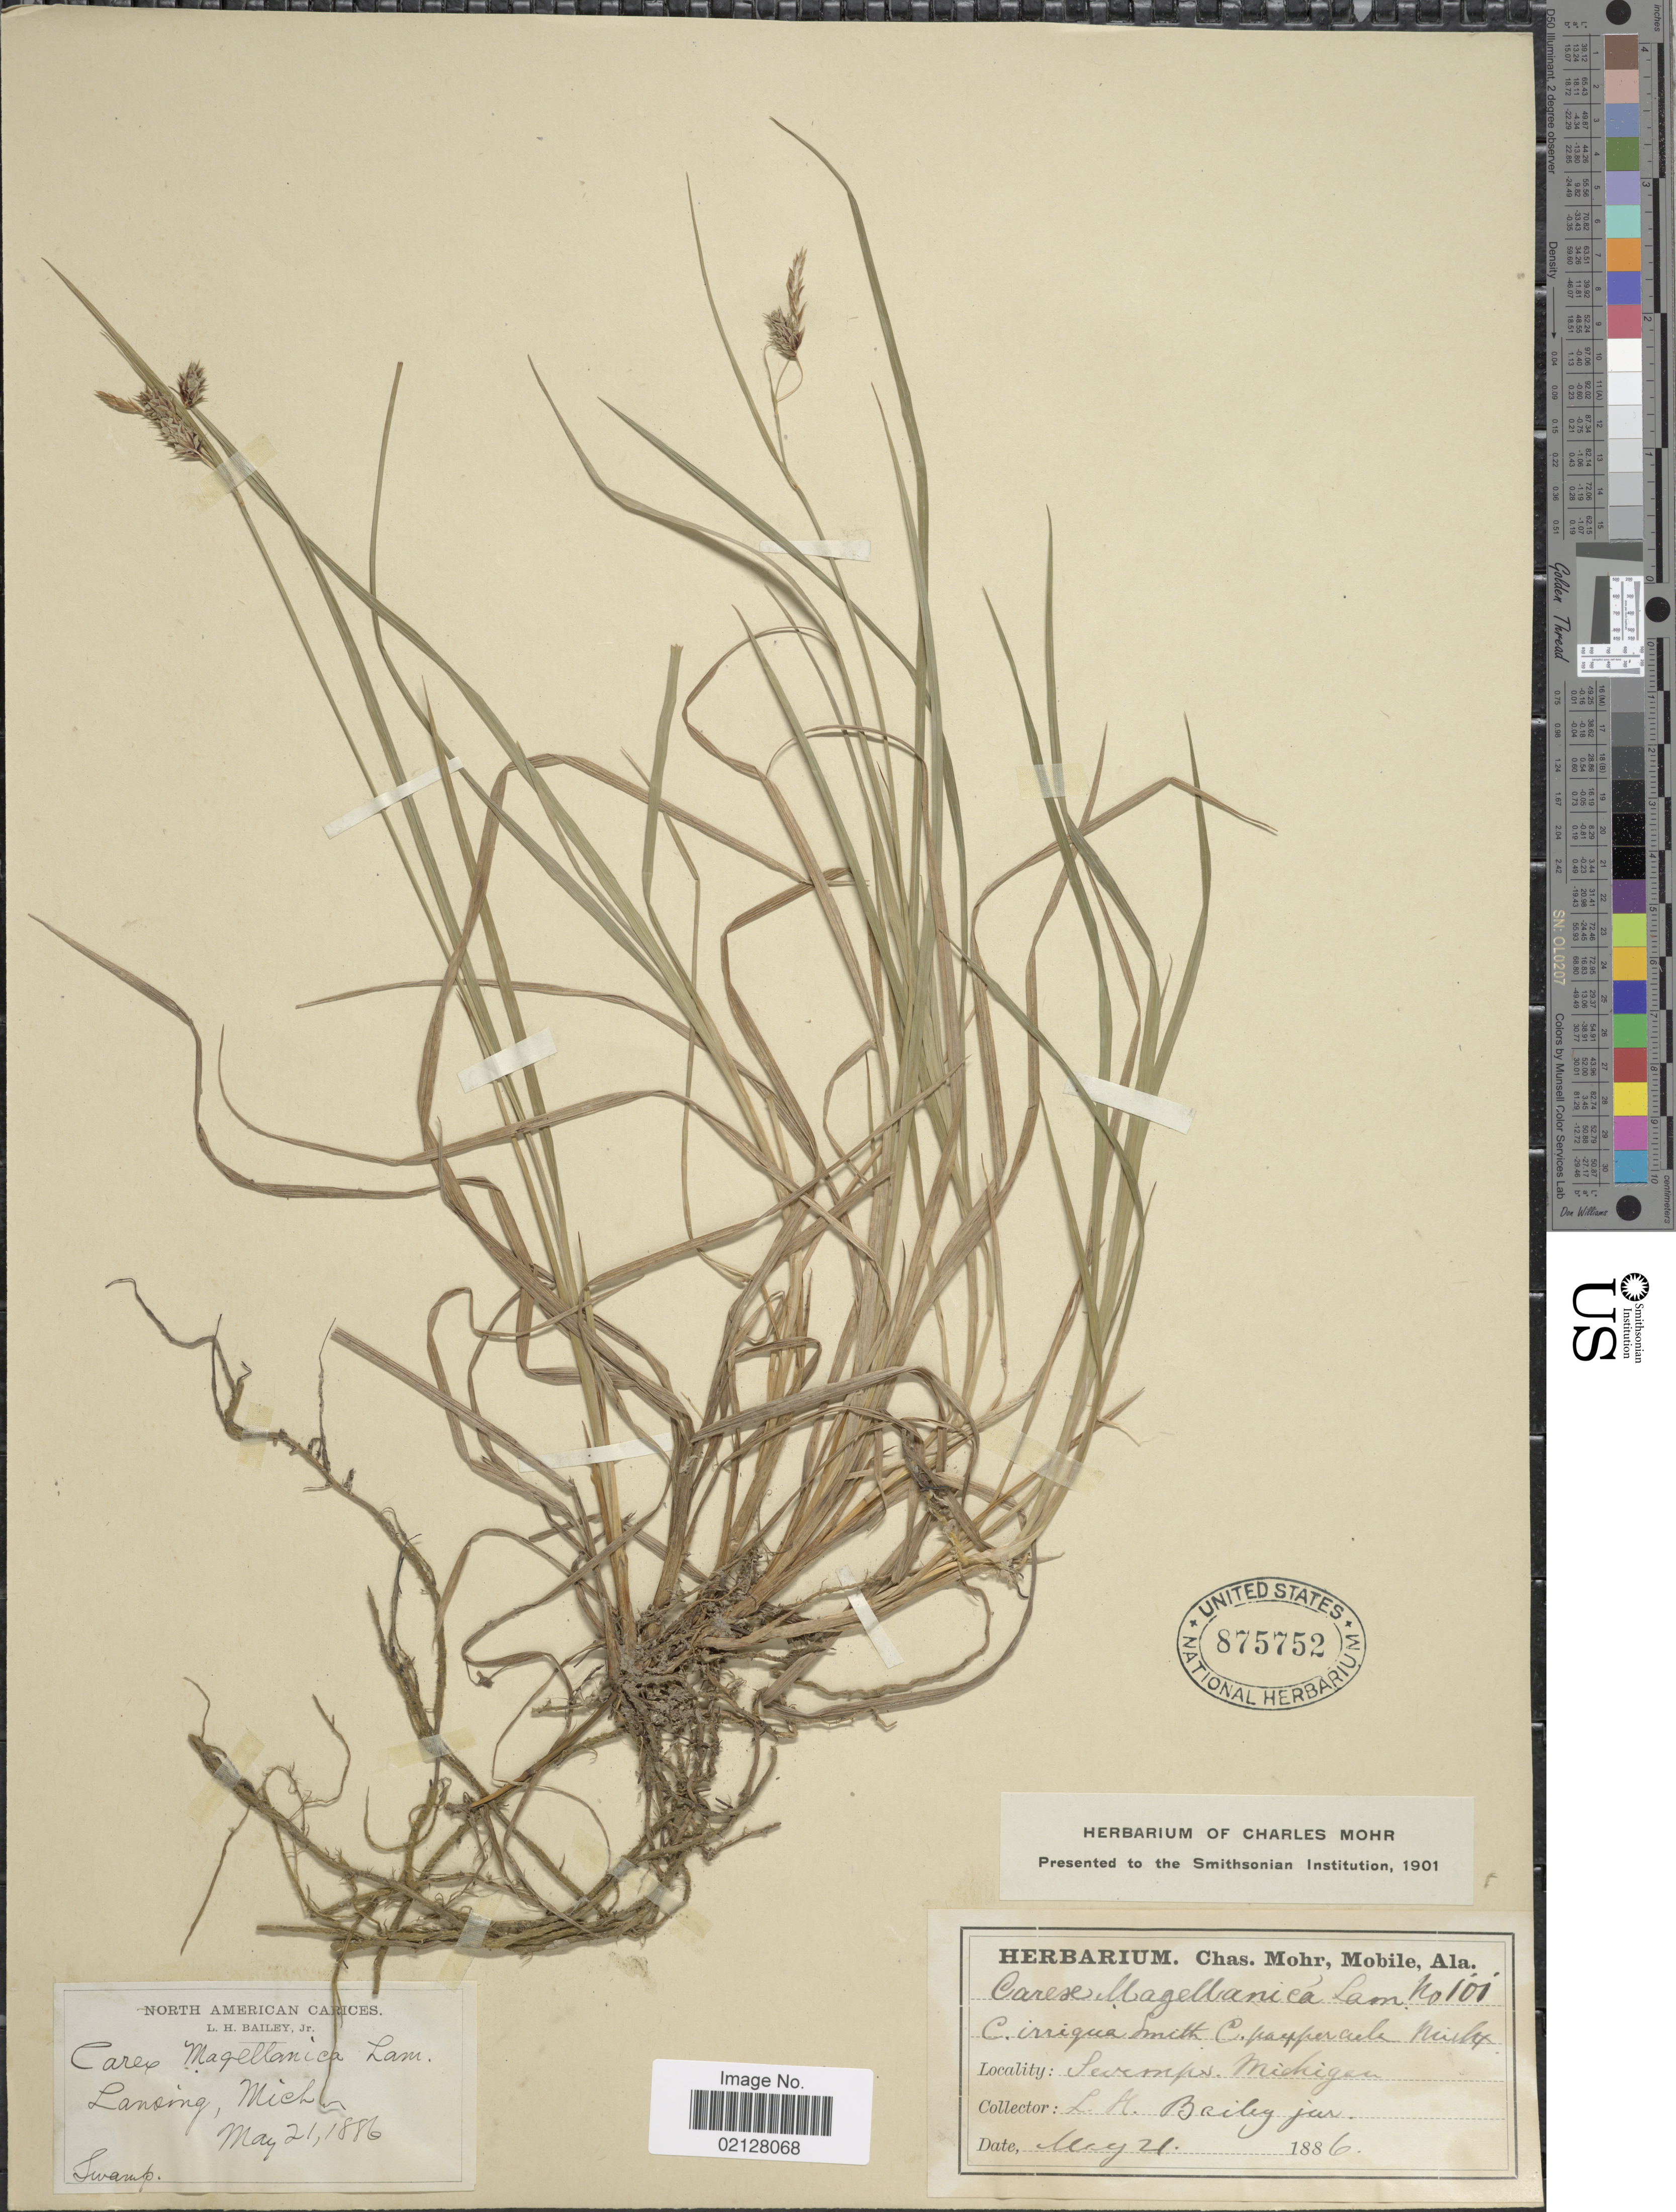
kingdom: Plantae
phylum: Tracheophyta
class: Liliopsida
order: Poales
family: Cyperaceae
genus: Carex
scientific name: Carex magellanica subsp. irrigua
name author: (Wahlenb.) Hiitonen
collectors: L. H. Bailey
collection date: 1886-05-21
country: United States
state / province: Michigan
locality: Lansing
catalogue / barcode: US 875752